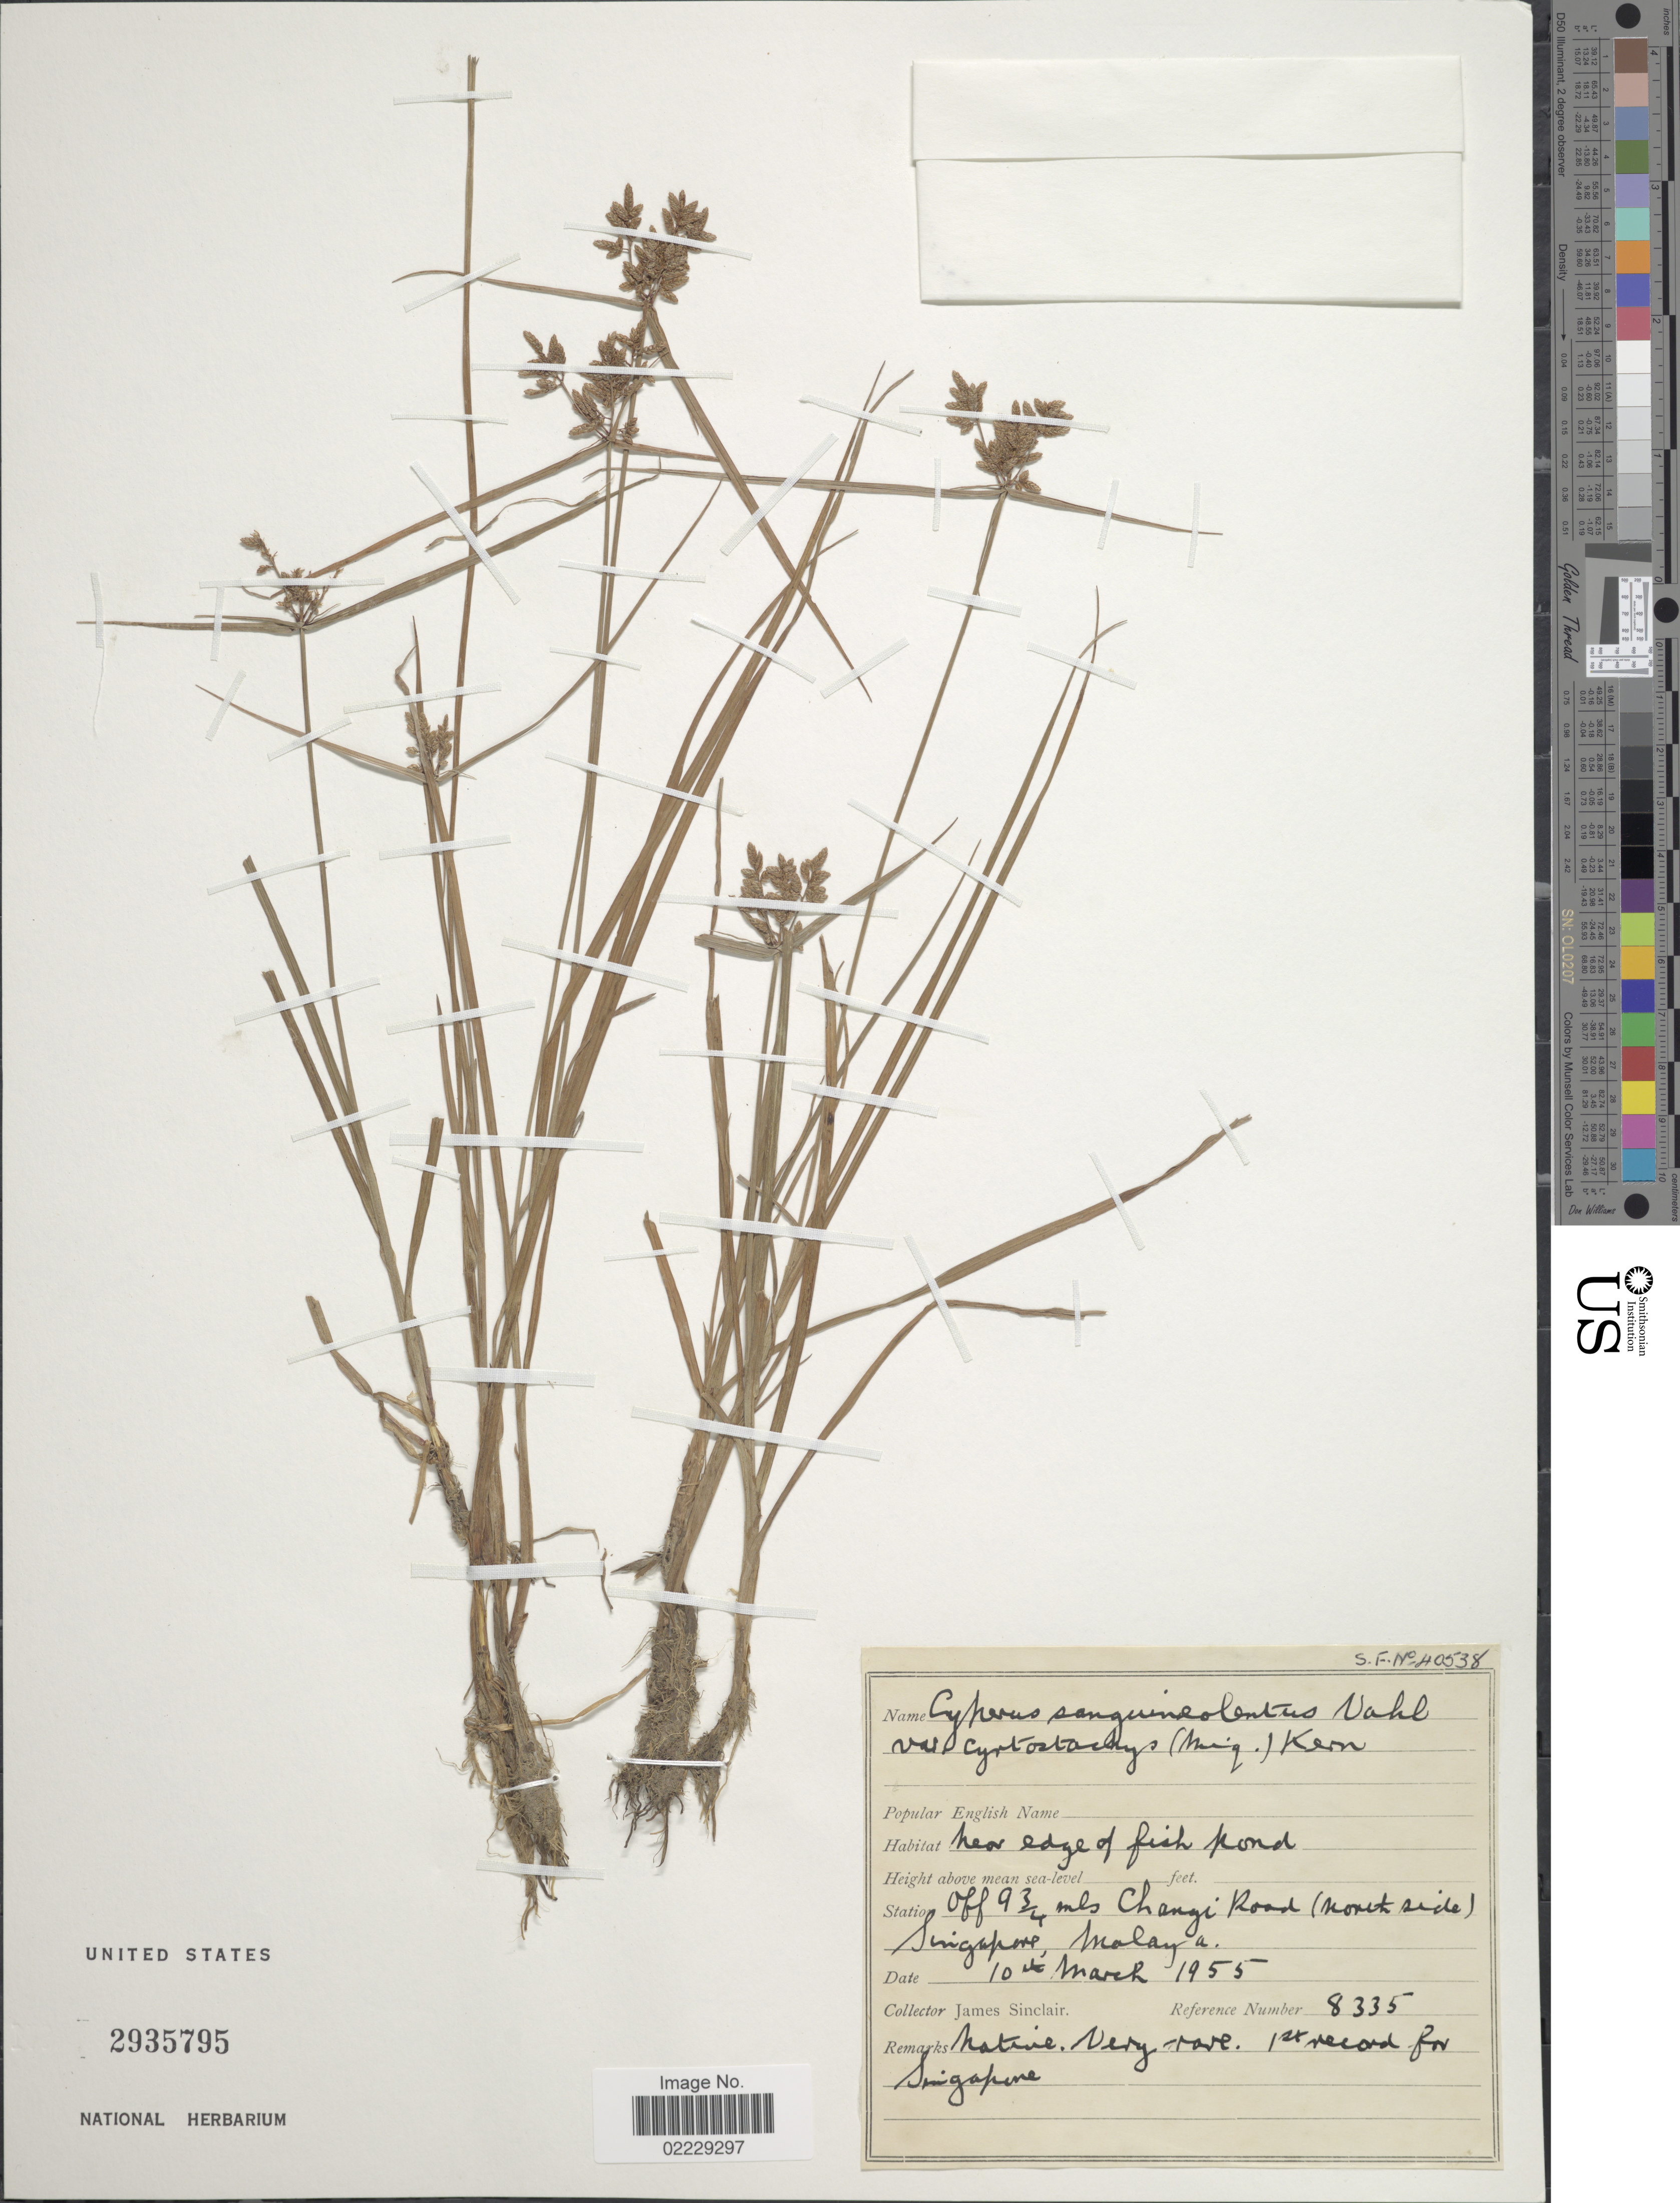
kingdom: Plantae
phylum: Tracheophyta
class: Liliopsida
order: Poales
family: Cyperaceae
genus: Cyperus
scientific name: Cyperus sanguinolentus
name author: Vahl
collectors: J. Sinclair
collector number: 8335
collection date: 1955-03-10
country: Singapore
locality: Off 9 3/4 mls Changi Road (north side) Singapore, Malaya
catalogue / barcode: US 2935795